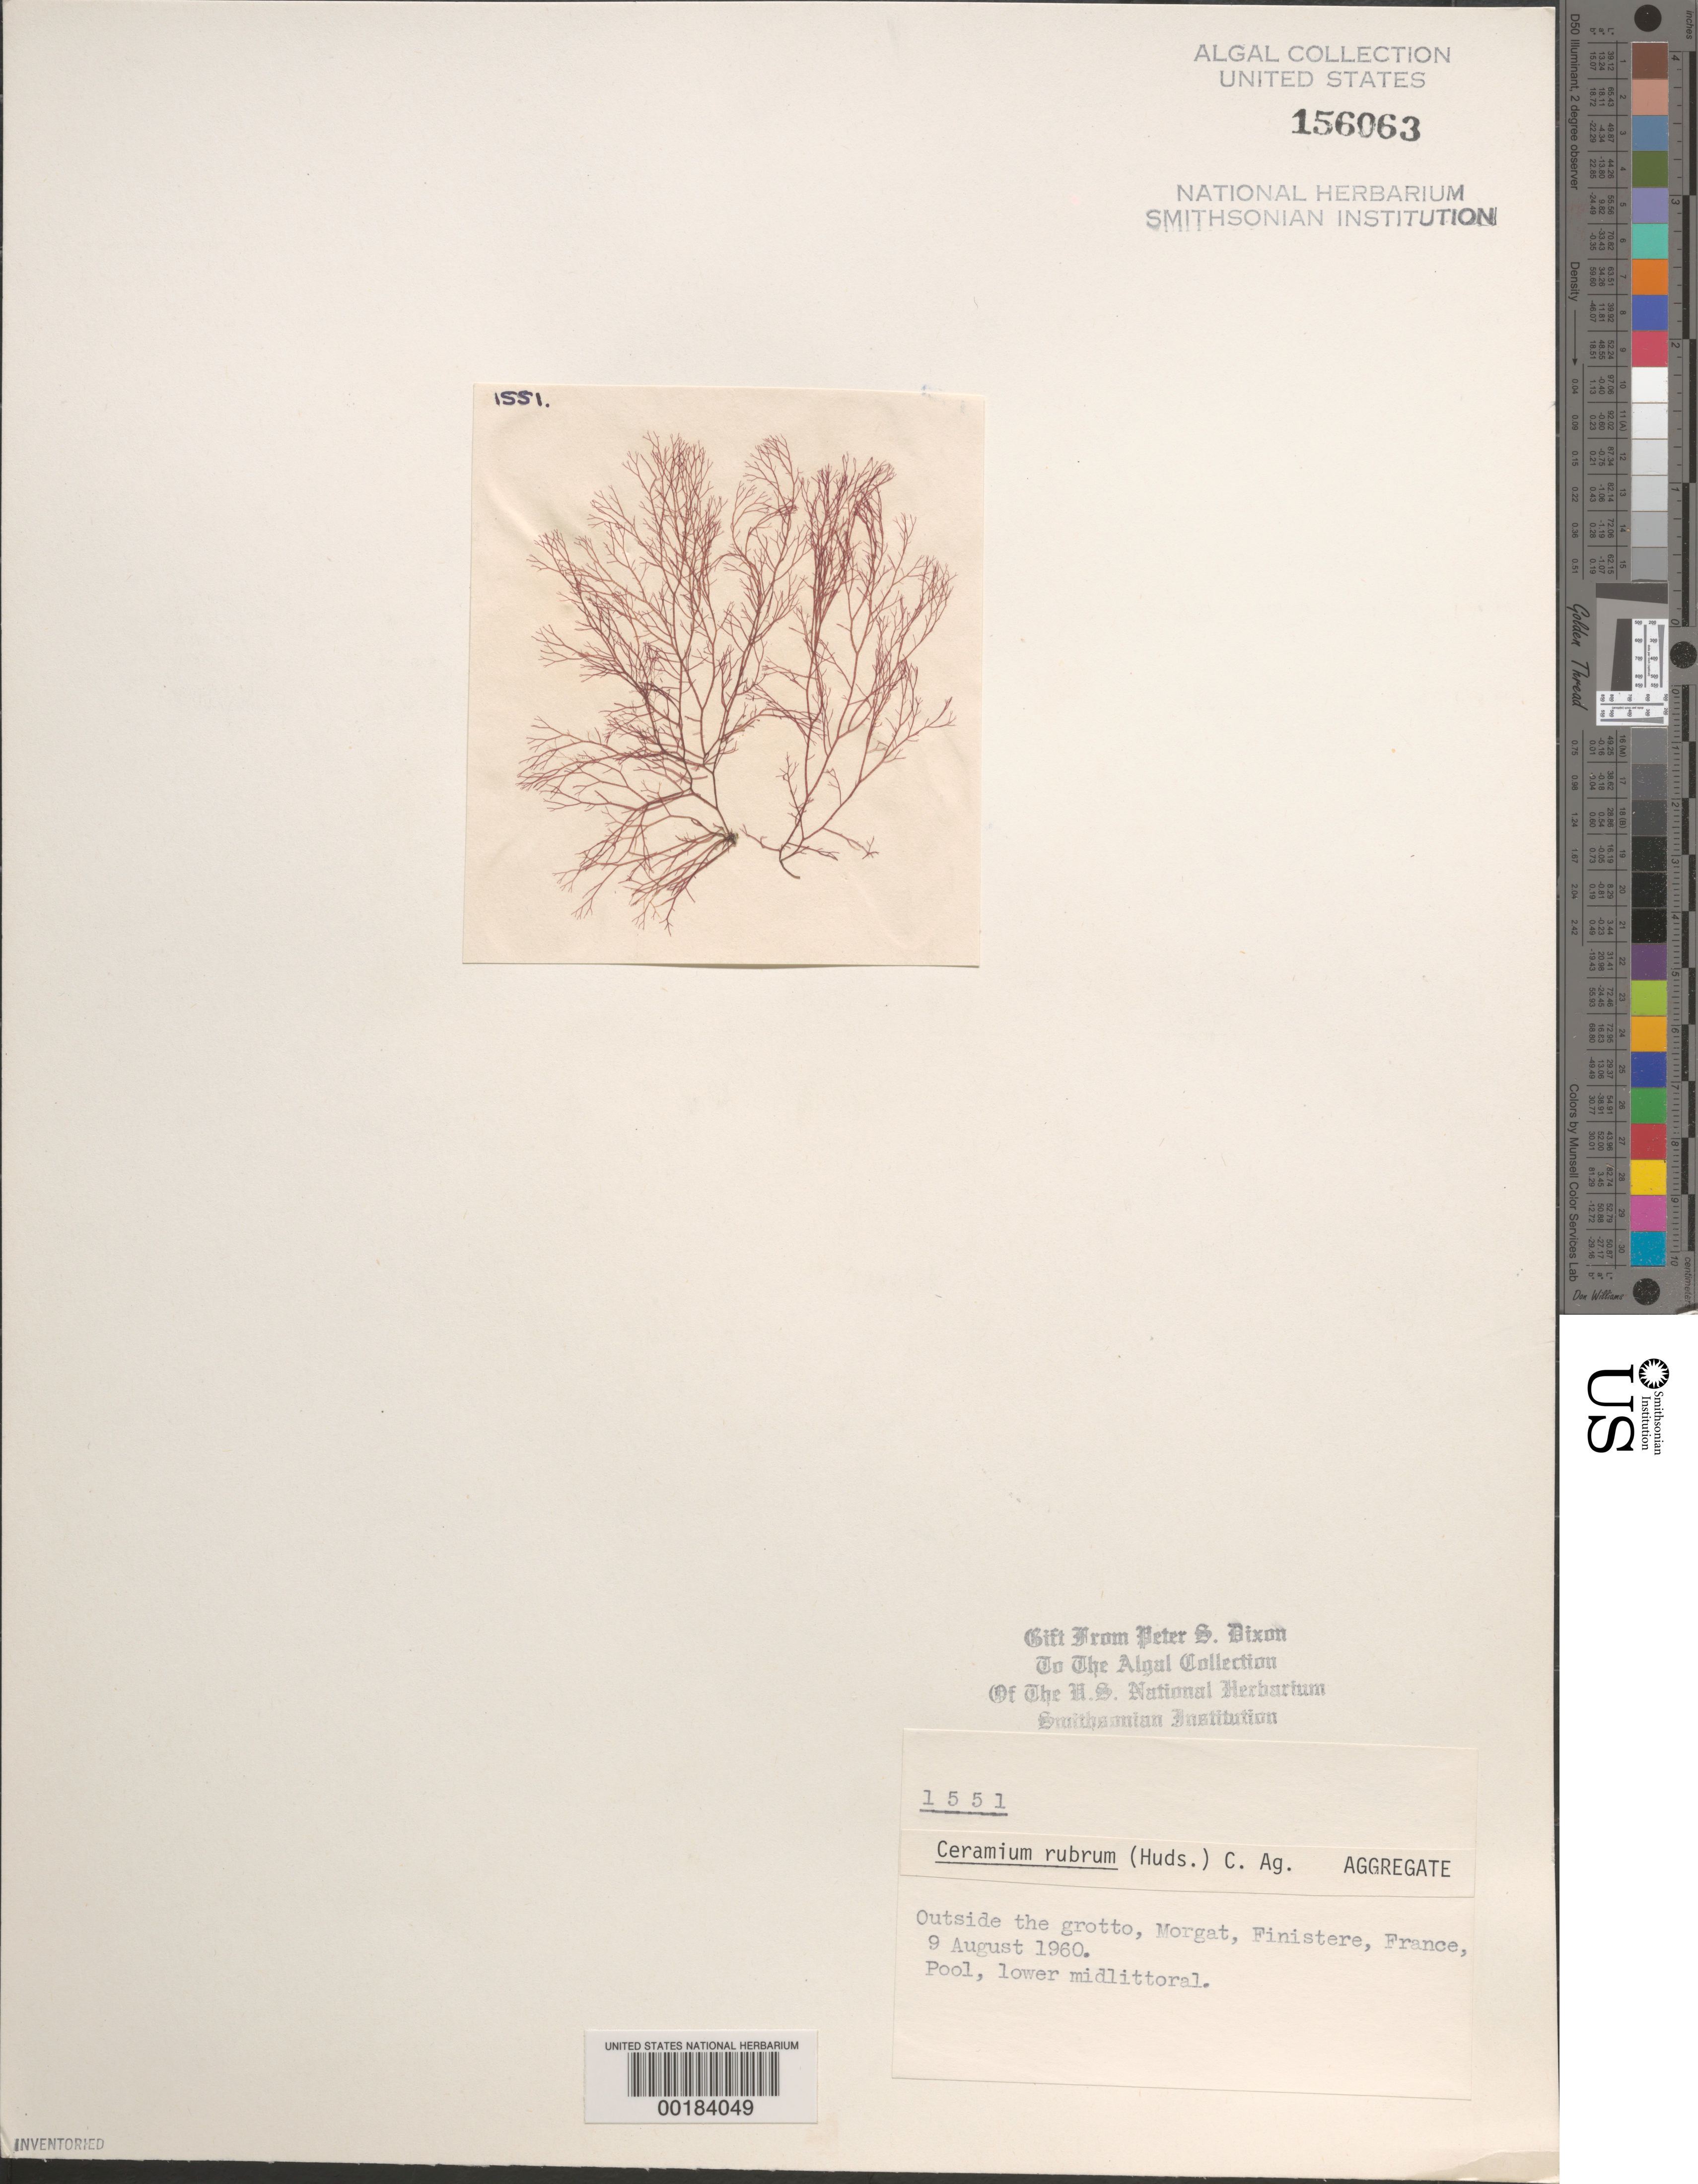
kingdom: Plantae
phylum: Rhodophyta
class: Florideophyceae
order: Ceramiales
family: Ceramiaceae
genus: Ceramium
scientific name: Ceramium rubrum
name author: C. Agardh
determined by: Dixon, P. S.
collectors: P. S. Dixon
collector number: PSD 1551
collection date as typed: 09 Aug 1960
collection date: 1960-08-09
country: France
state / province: Bretagne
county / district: Finistère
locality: Morgat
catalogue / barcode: US 156063